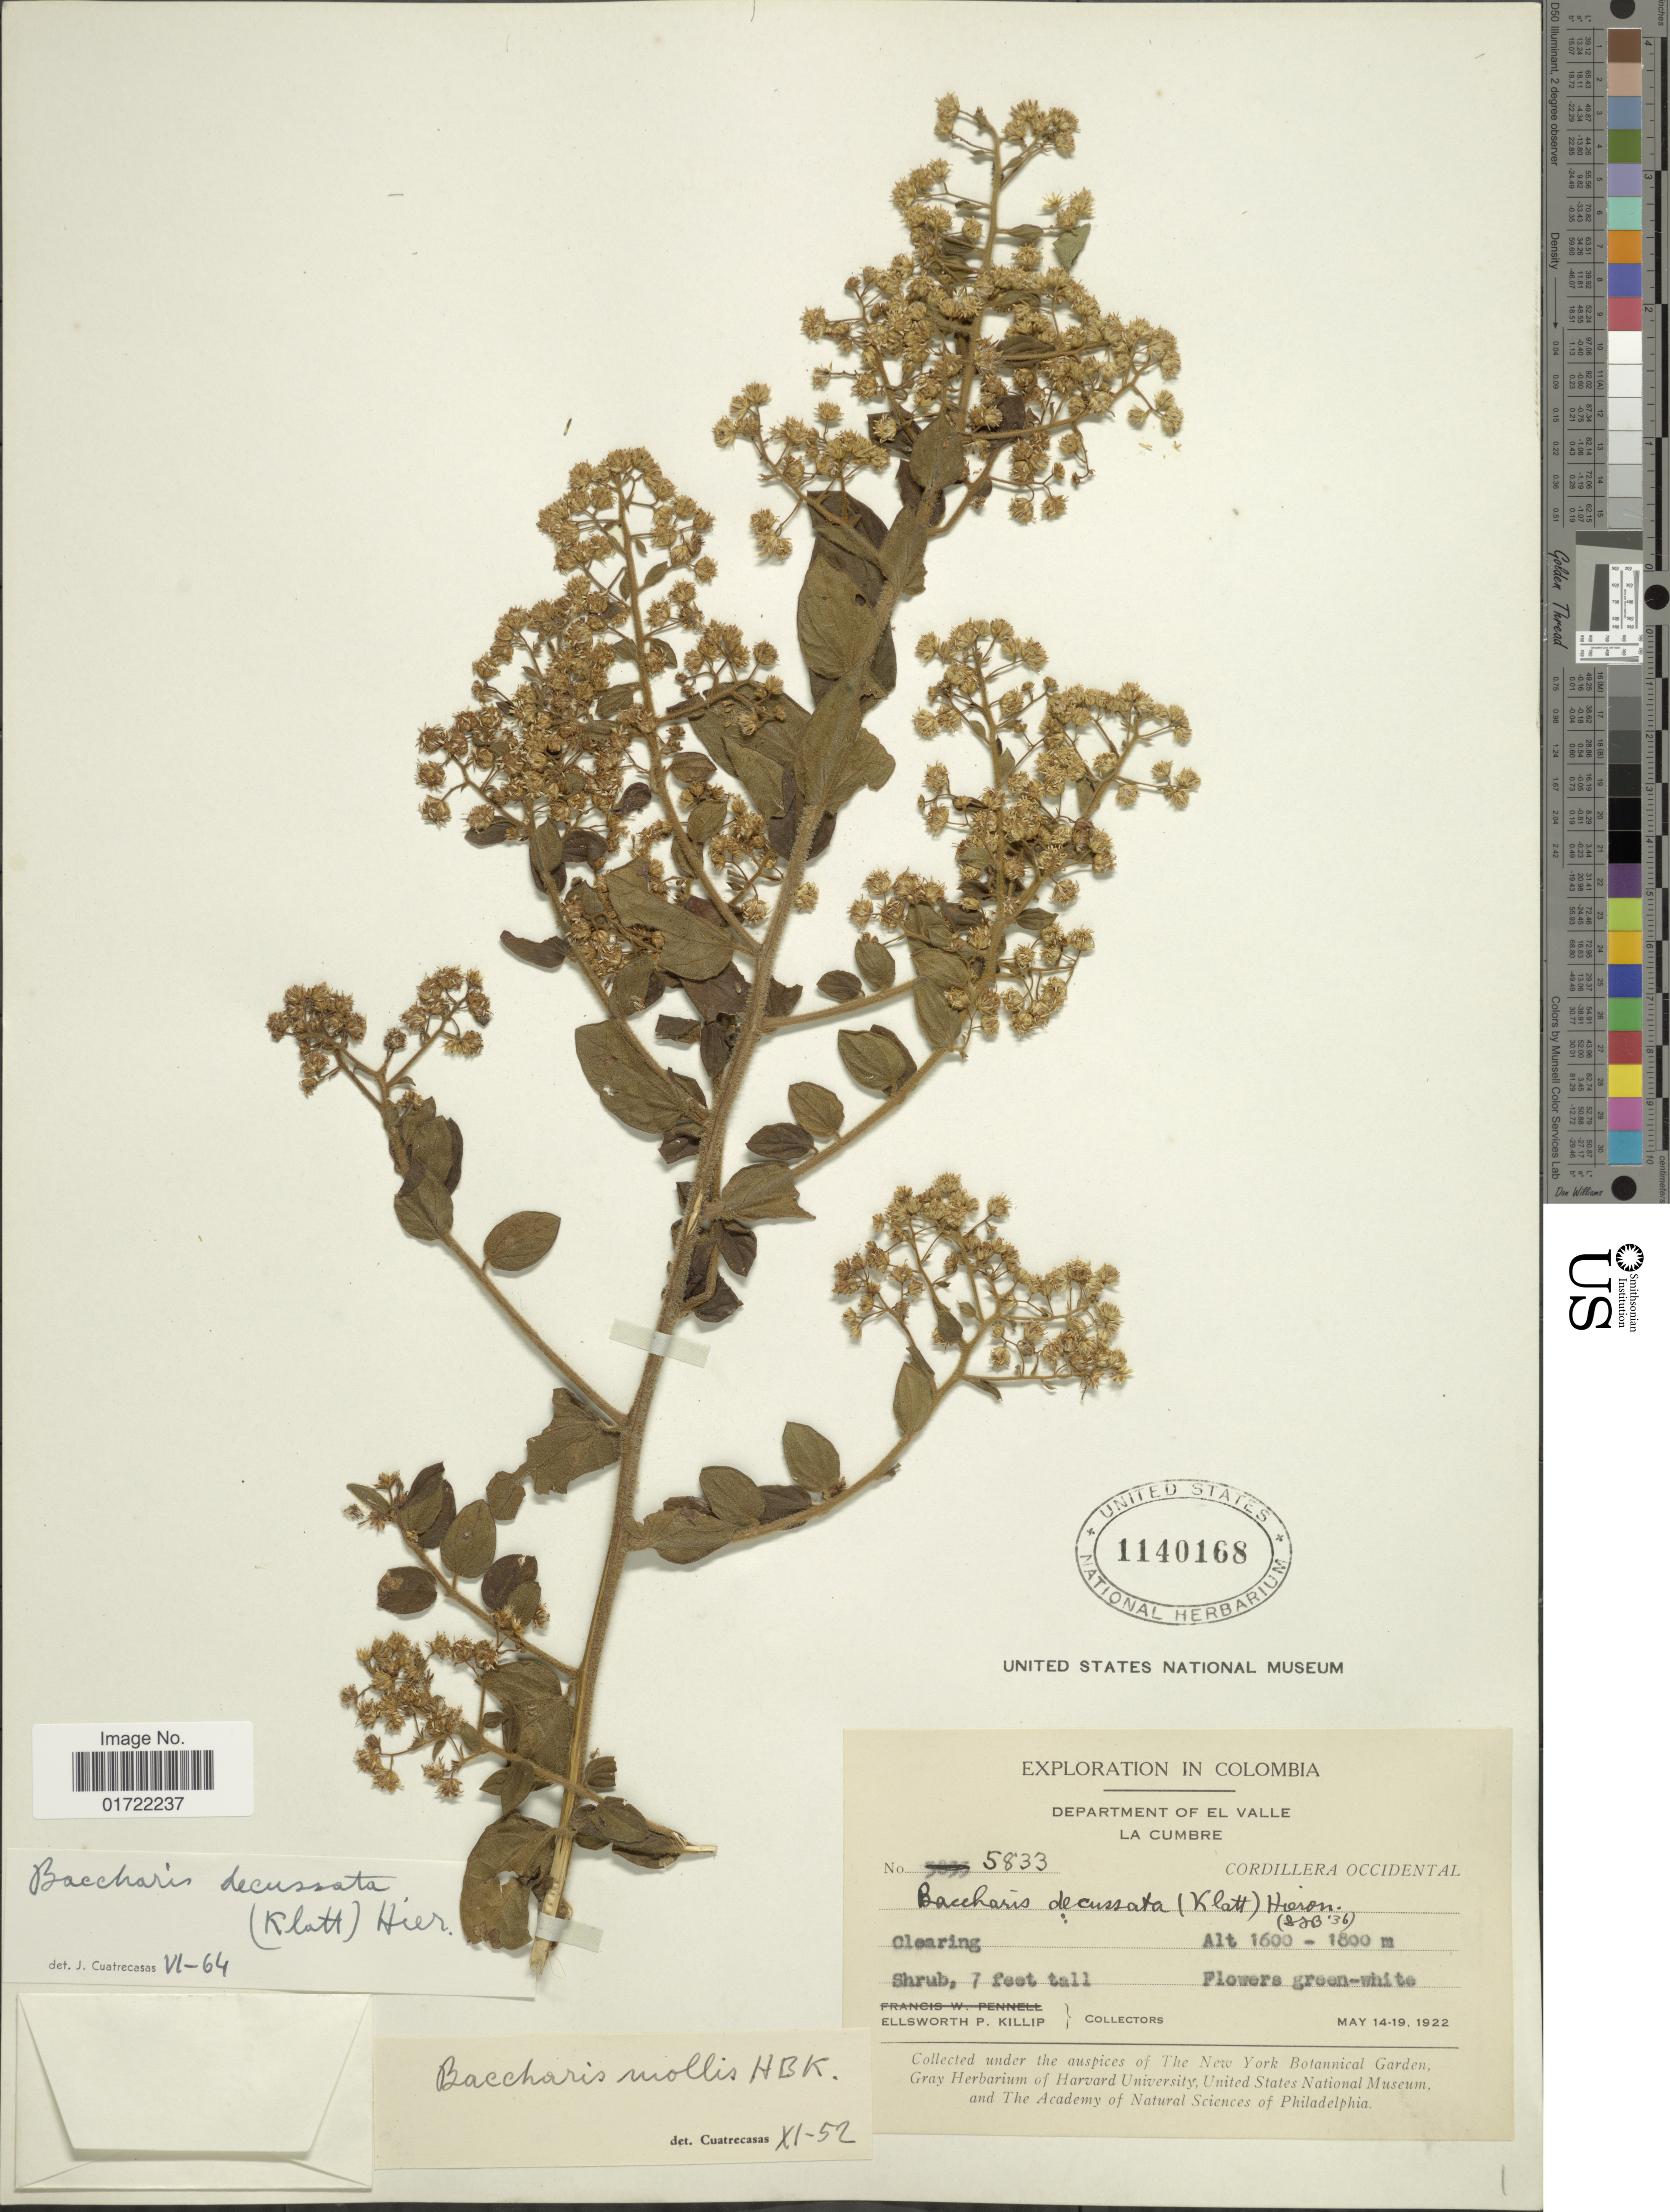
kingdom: Plantae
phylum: Tracheophyta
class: Magnoliopsida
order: Asterales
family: Asteraceae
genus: Baccharis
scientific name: Baccharis decussata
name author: (Klatt) Hieron.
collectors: E. P. Killip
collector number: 5833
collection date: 1922-05-14/1922-05-19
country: Colombia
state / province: Valle del Cauca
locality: Department of El Valle, La Cumbre, Cordillera Occidental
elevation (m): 1600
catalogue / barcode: US 1140168